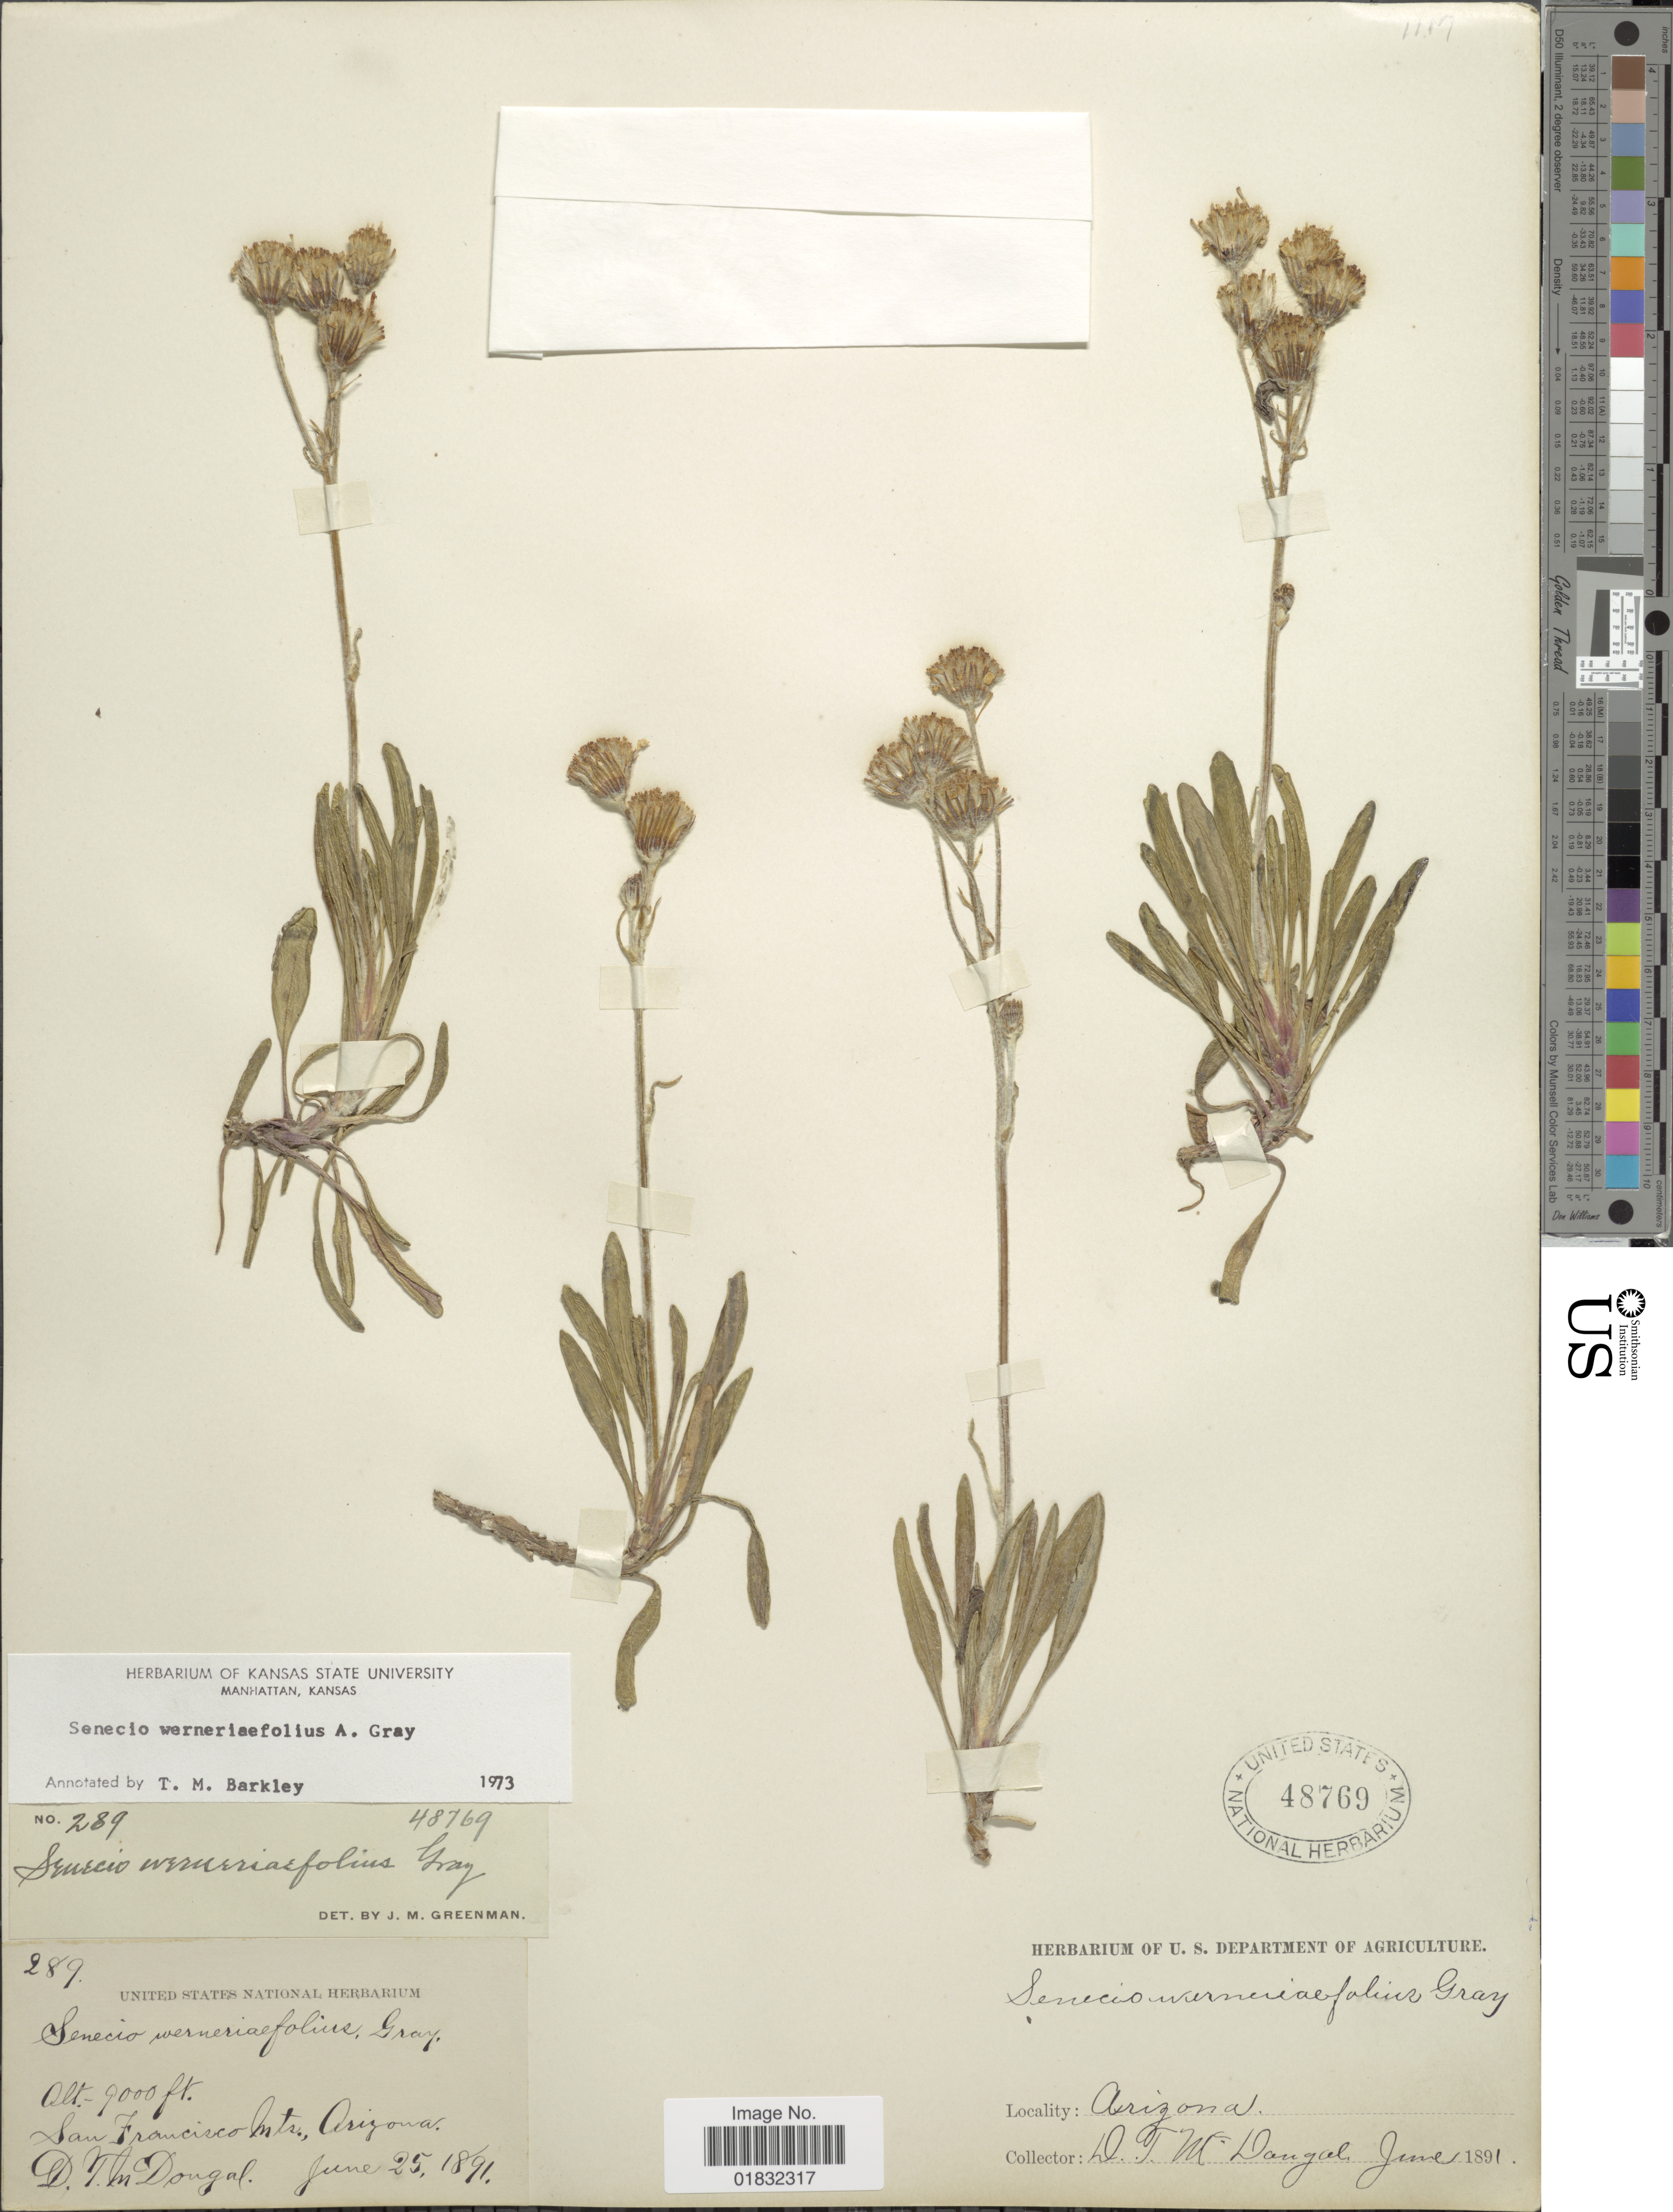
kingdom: Plantae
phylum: Tracheophyta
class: Magnoliopsida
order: Asterales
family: Asteraceae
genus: Packera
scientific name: Packera werneriifolia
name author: (A. Gray) W.A. Weber & Á. Löve ex Trock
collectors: D. T. MacDougal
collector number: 289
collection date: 1891-06-25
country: United States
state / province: Arizona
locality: San Francisco Mts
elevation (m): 2743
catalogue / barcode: US 48769